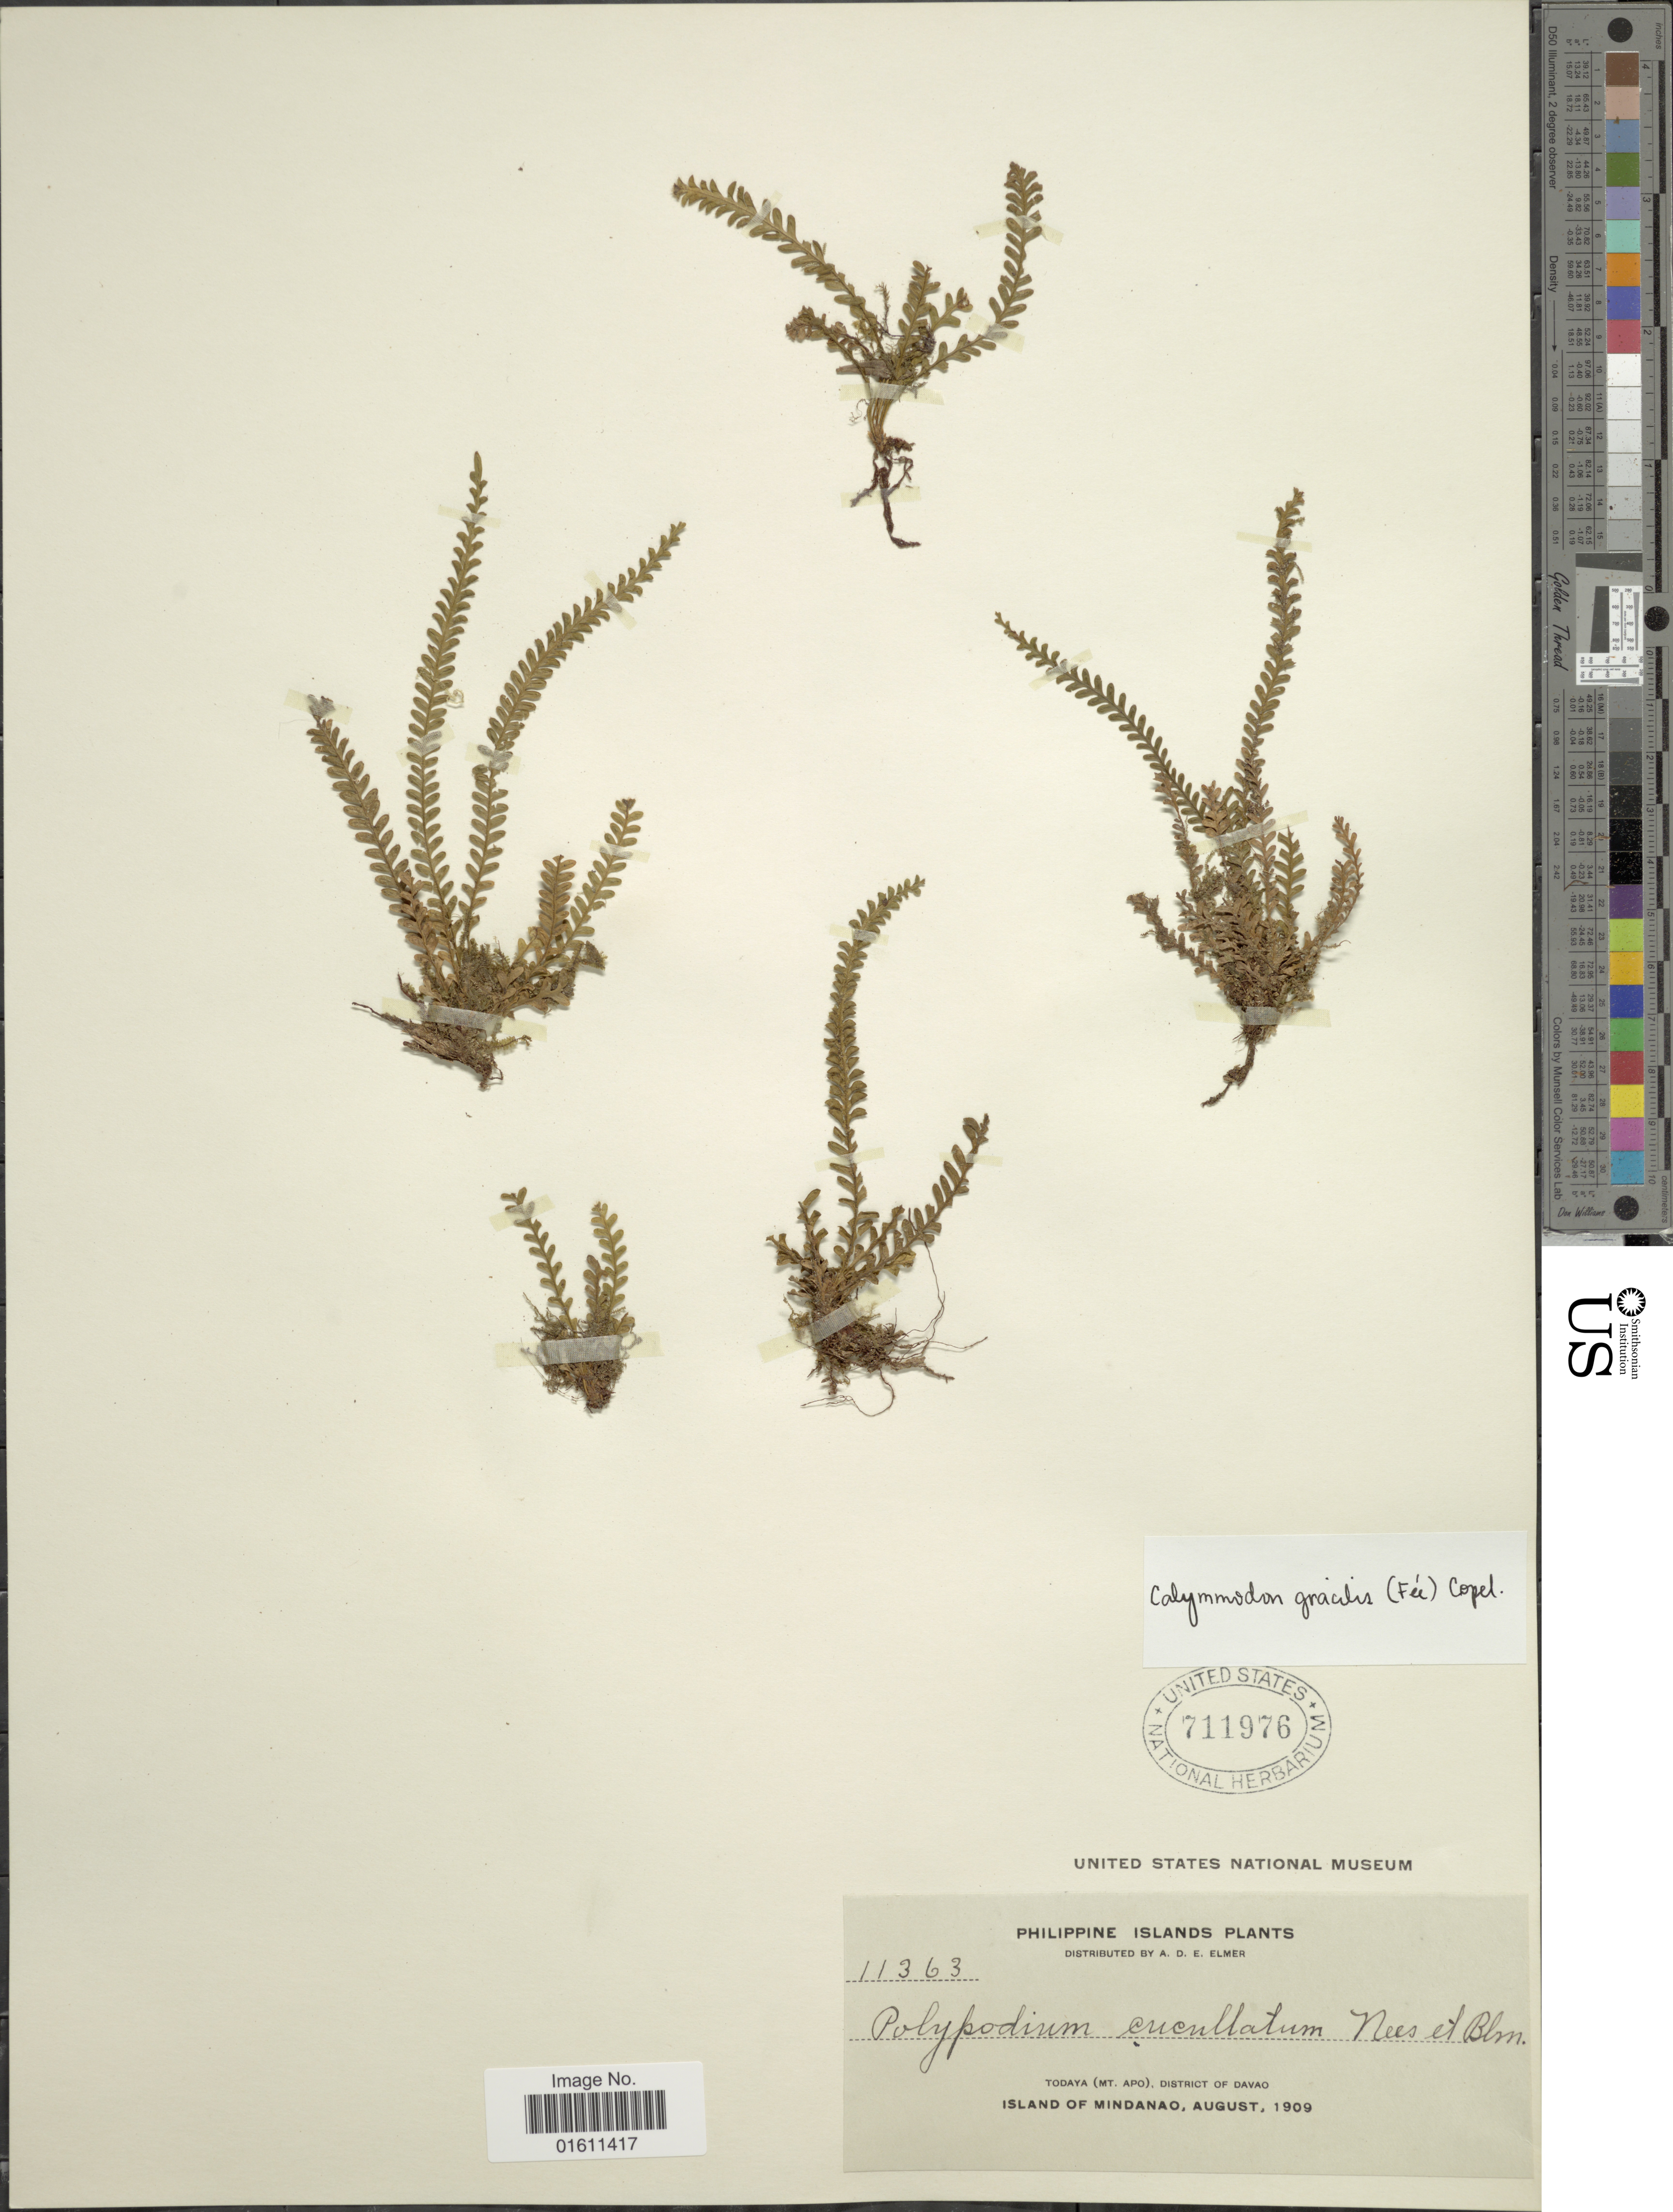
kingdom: Plantae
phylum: Tracheophyta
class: Polypodiopsida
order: Polypodiales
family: Polypodiaceae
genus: Calymmodon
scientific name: Calymmodon gracilis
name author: (Fée) Copel.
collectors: A. D. E. Elmer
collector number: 11363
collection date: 1909-08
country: Philippines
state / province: Davao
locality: Philippine Islands, Todaya (Mt. Apo), Distrcit of Davao, Island of Mindanao.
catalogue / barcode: US 711976